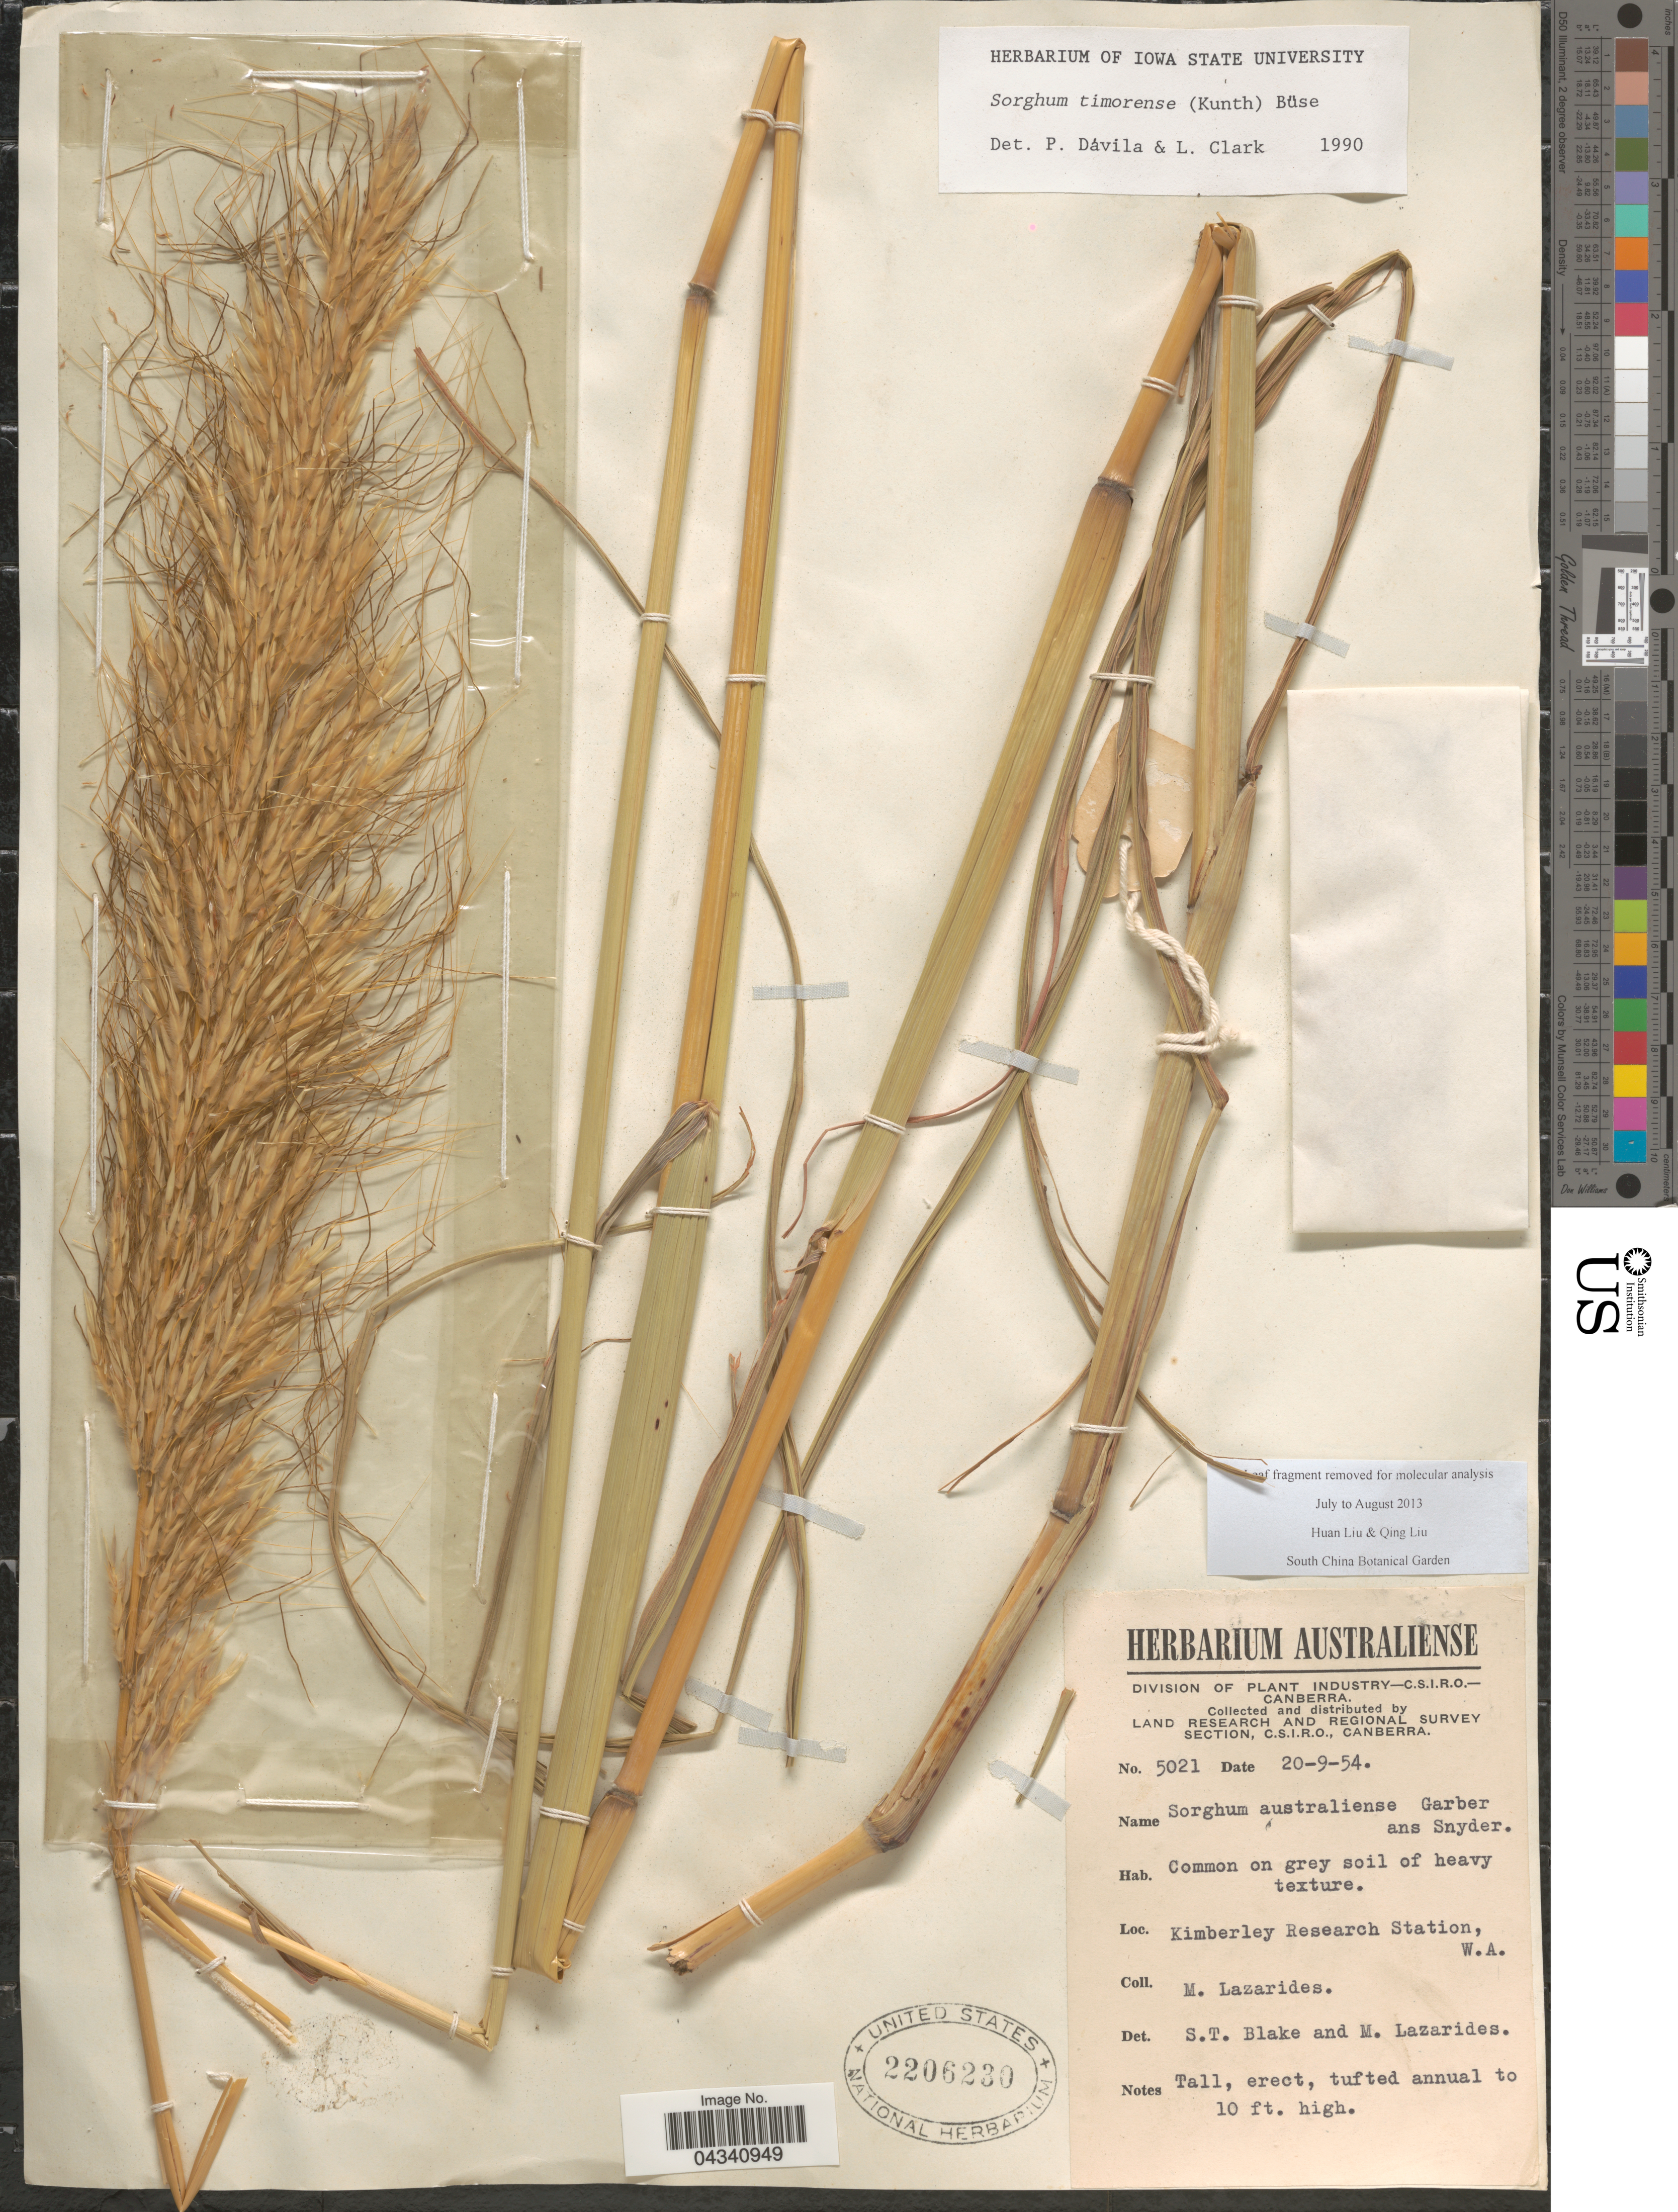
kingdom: Plantae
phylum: Tracheophyta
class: Liliopsida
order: Poales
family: Poaceae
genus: Sorghum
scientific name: Sorghum timorense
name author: (Kunth) Büse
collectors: M. Lazarides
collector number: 5021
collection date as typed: Transcribed d/m/y: 20/9/54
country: Australia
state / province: Western Australia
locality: Land Research and Regional Survey Section, C.S.I.R.O. Kimberley Research Station.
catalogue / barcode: US 2206230